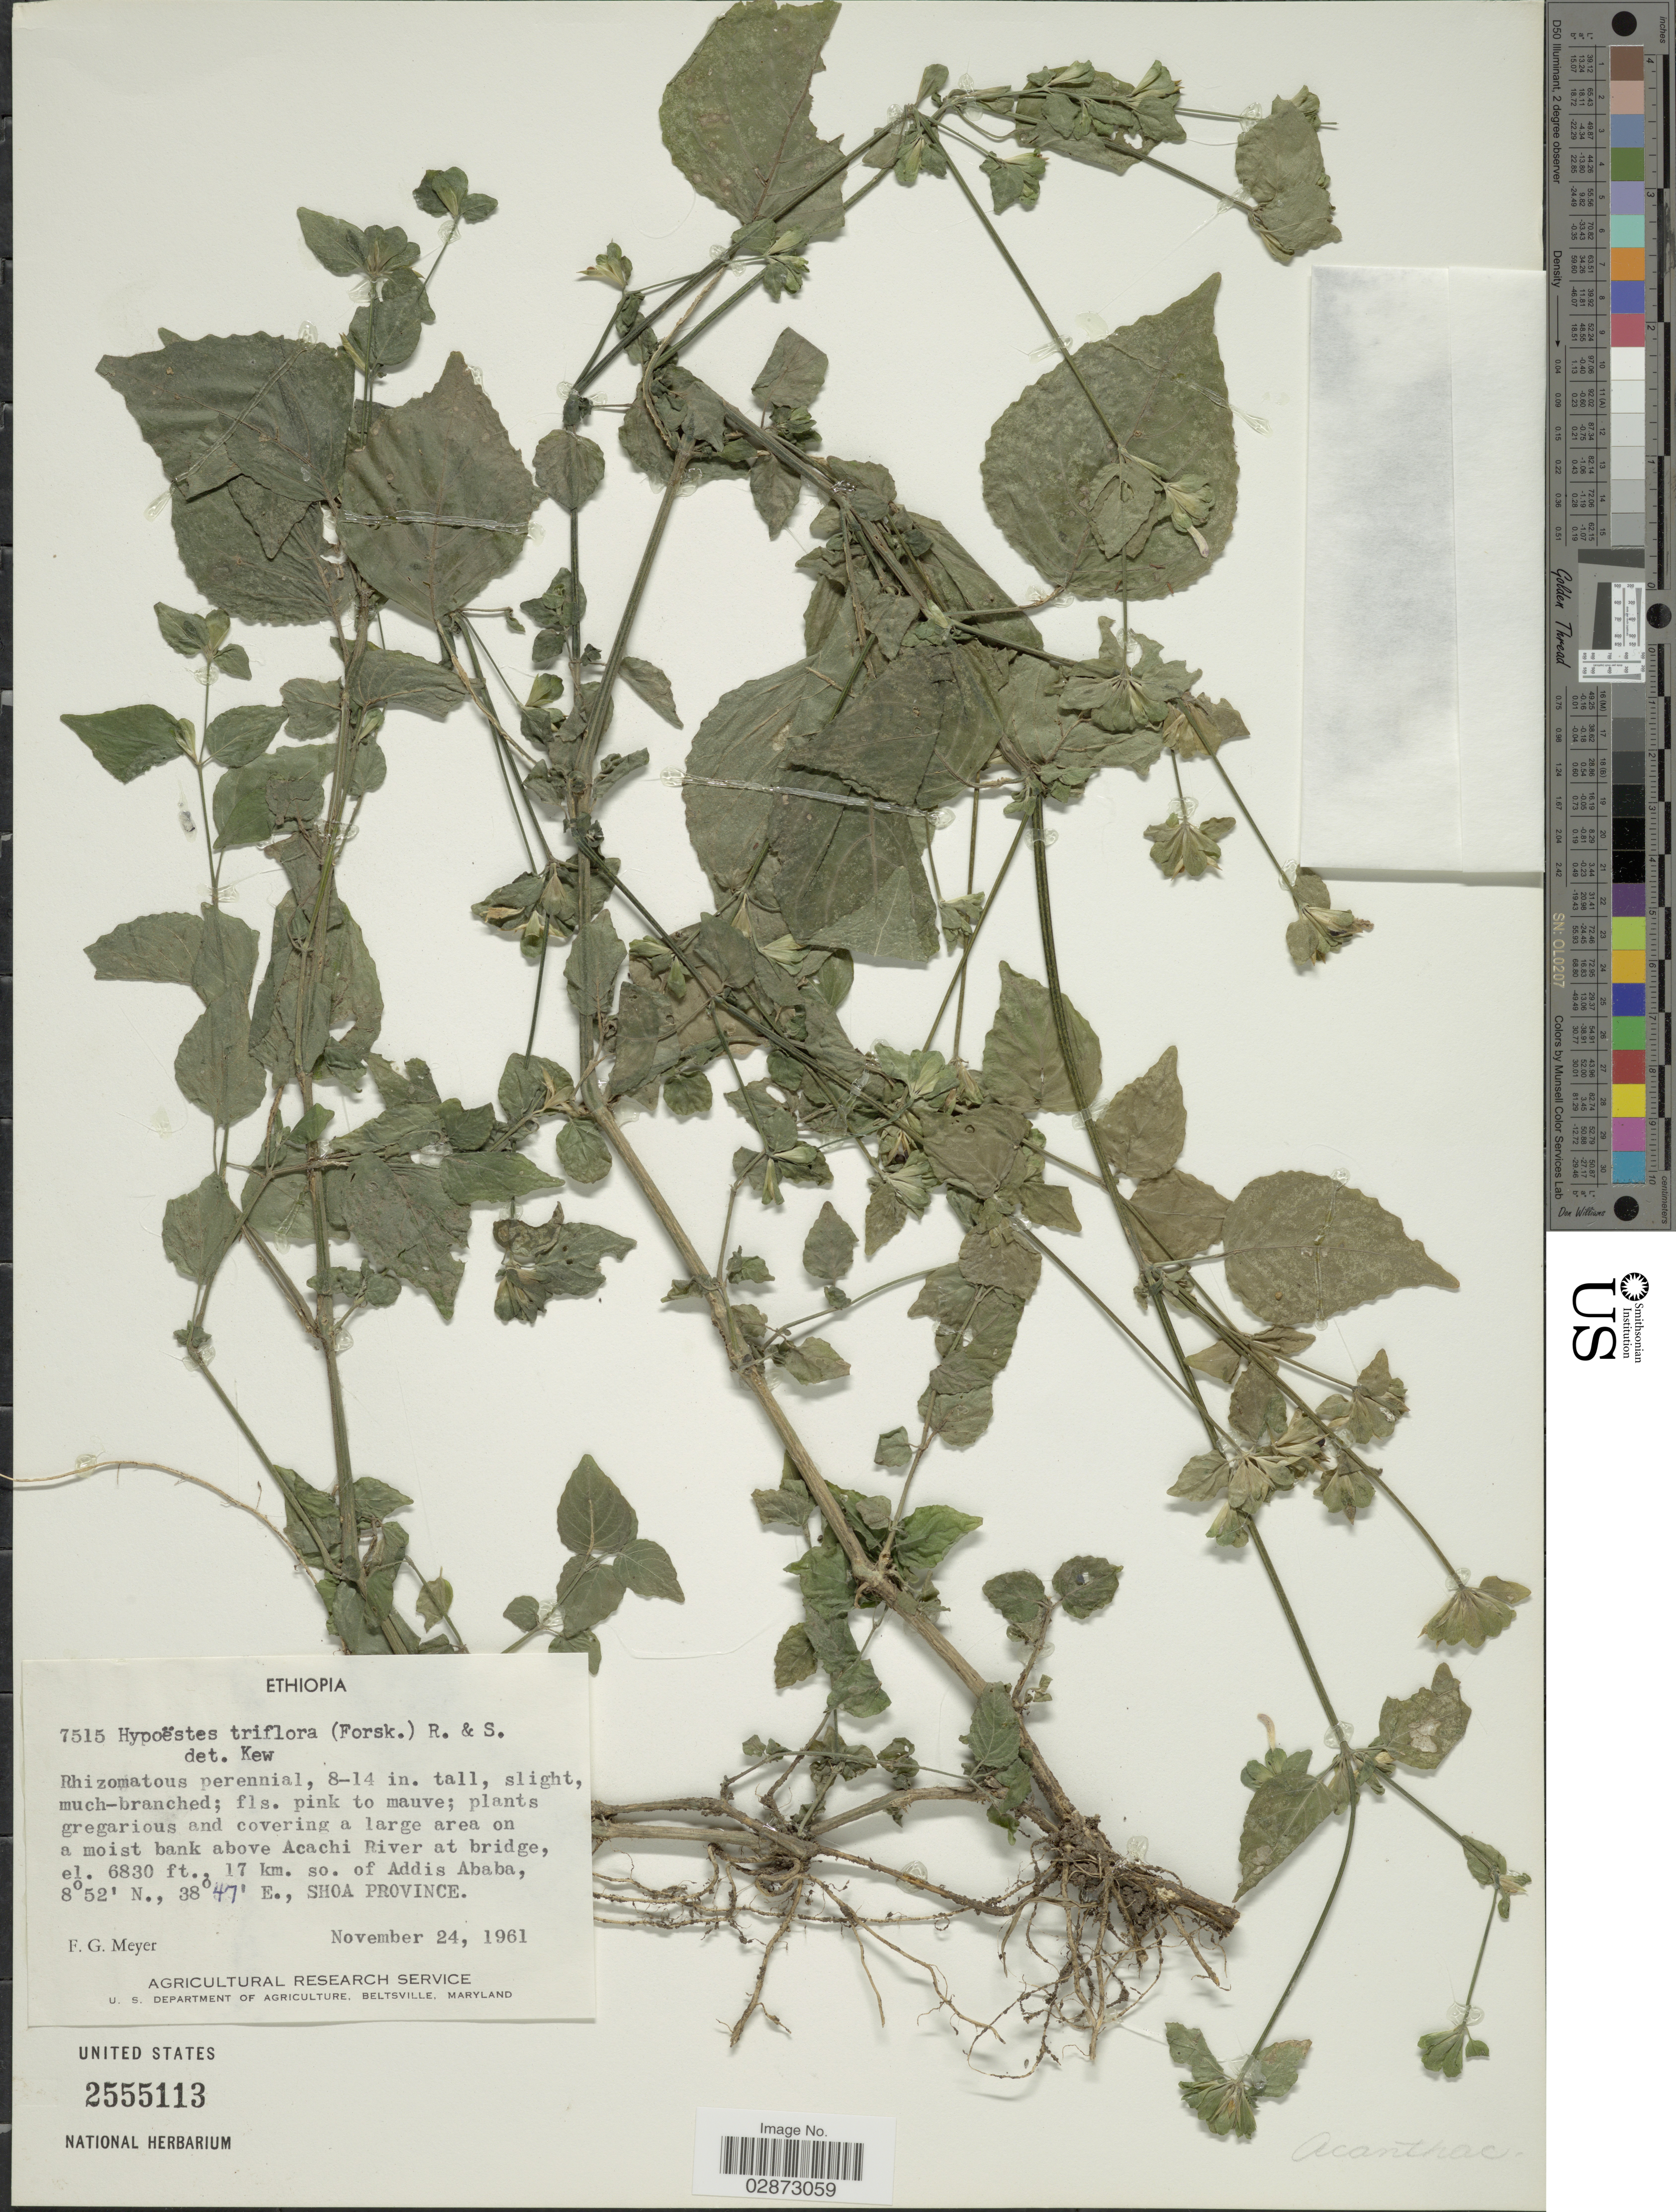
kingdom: Plantae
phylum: Tracheophyta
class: Magnoliopsida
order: Lamiales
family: Acanthaceae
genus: Hypoestes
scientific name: Hypoestes triflora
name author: (Forssk.) Roem. & Schult.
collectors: F. G. Meyer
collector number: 7515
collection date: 1961-11-24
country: Ethiopia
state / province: Addis Ababa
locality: On a moist bank above Acachi River at bridge. 17 km. so. of Addis Ababa. Shoa Province.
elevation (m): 2082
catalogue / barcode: US 2555113